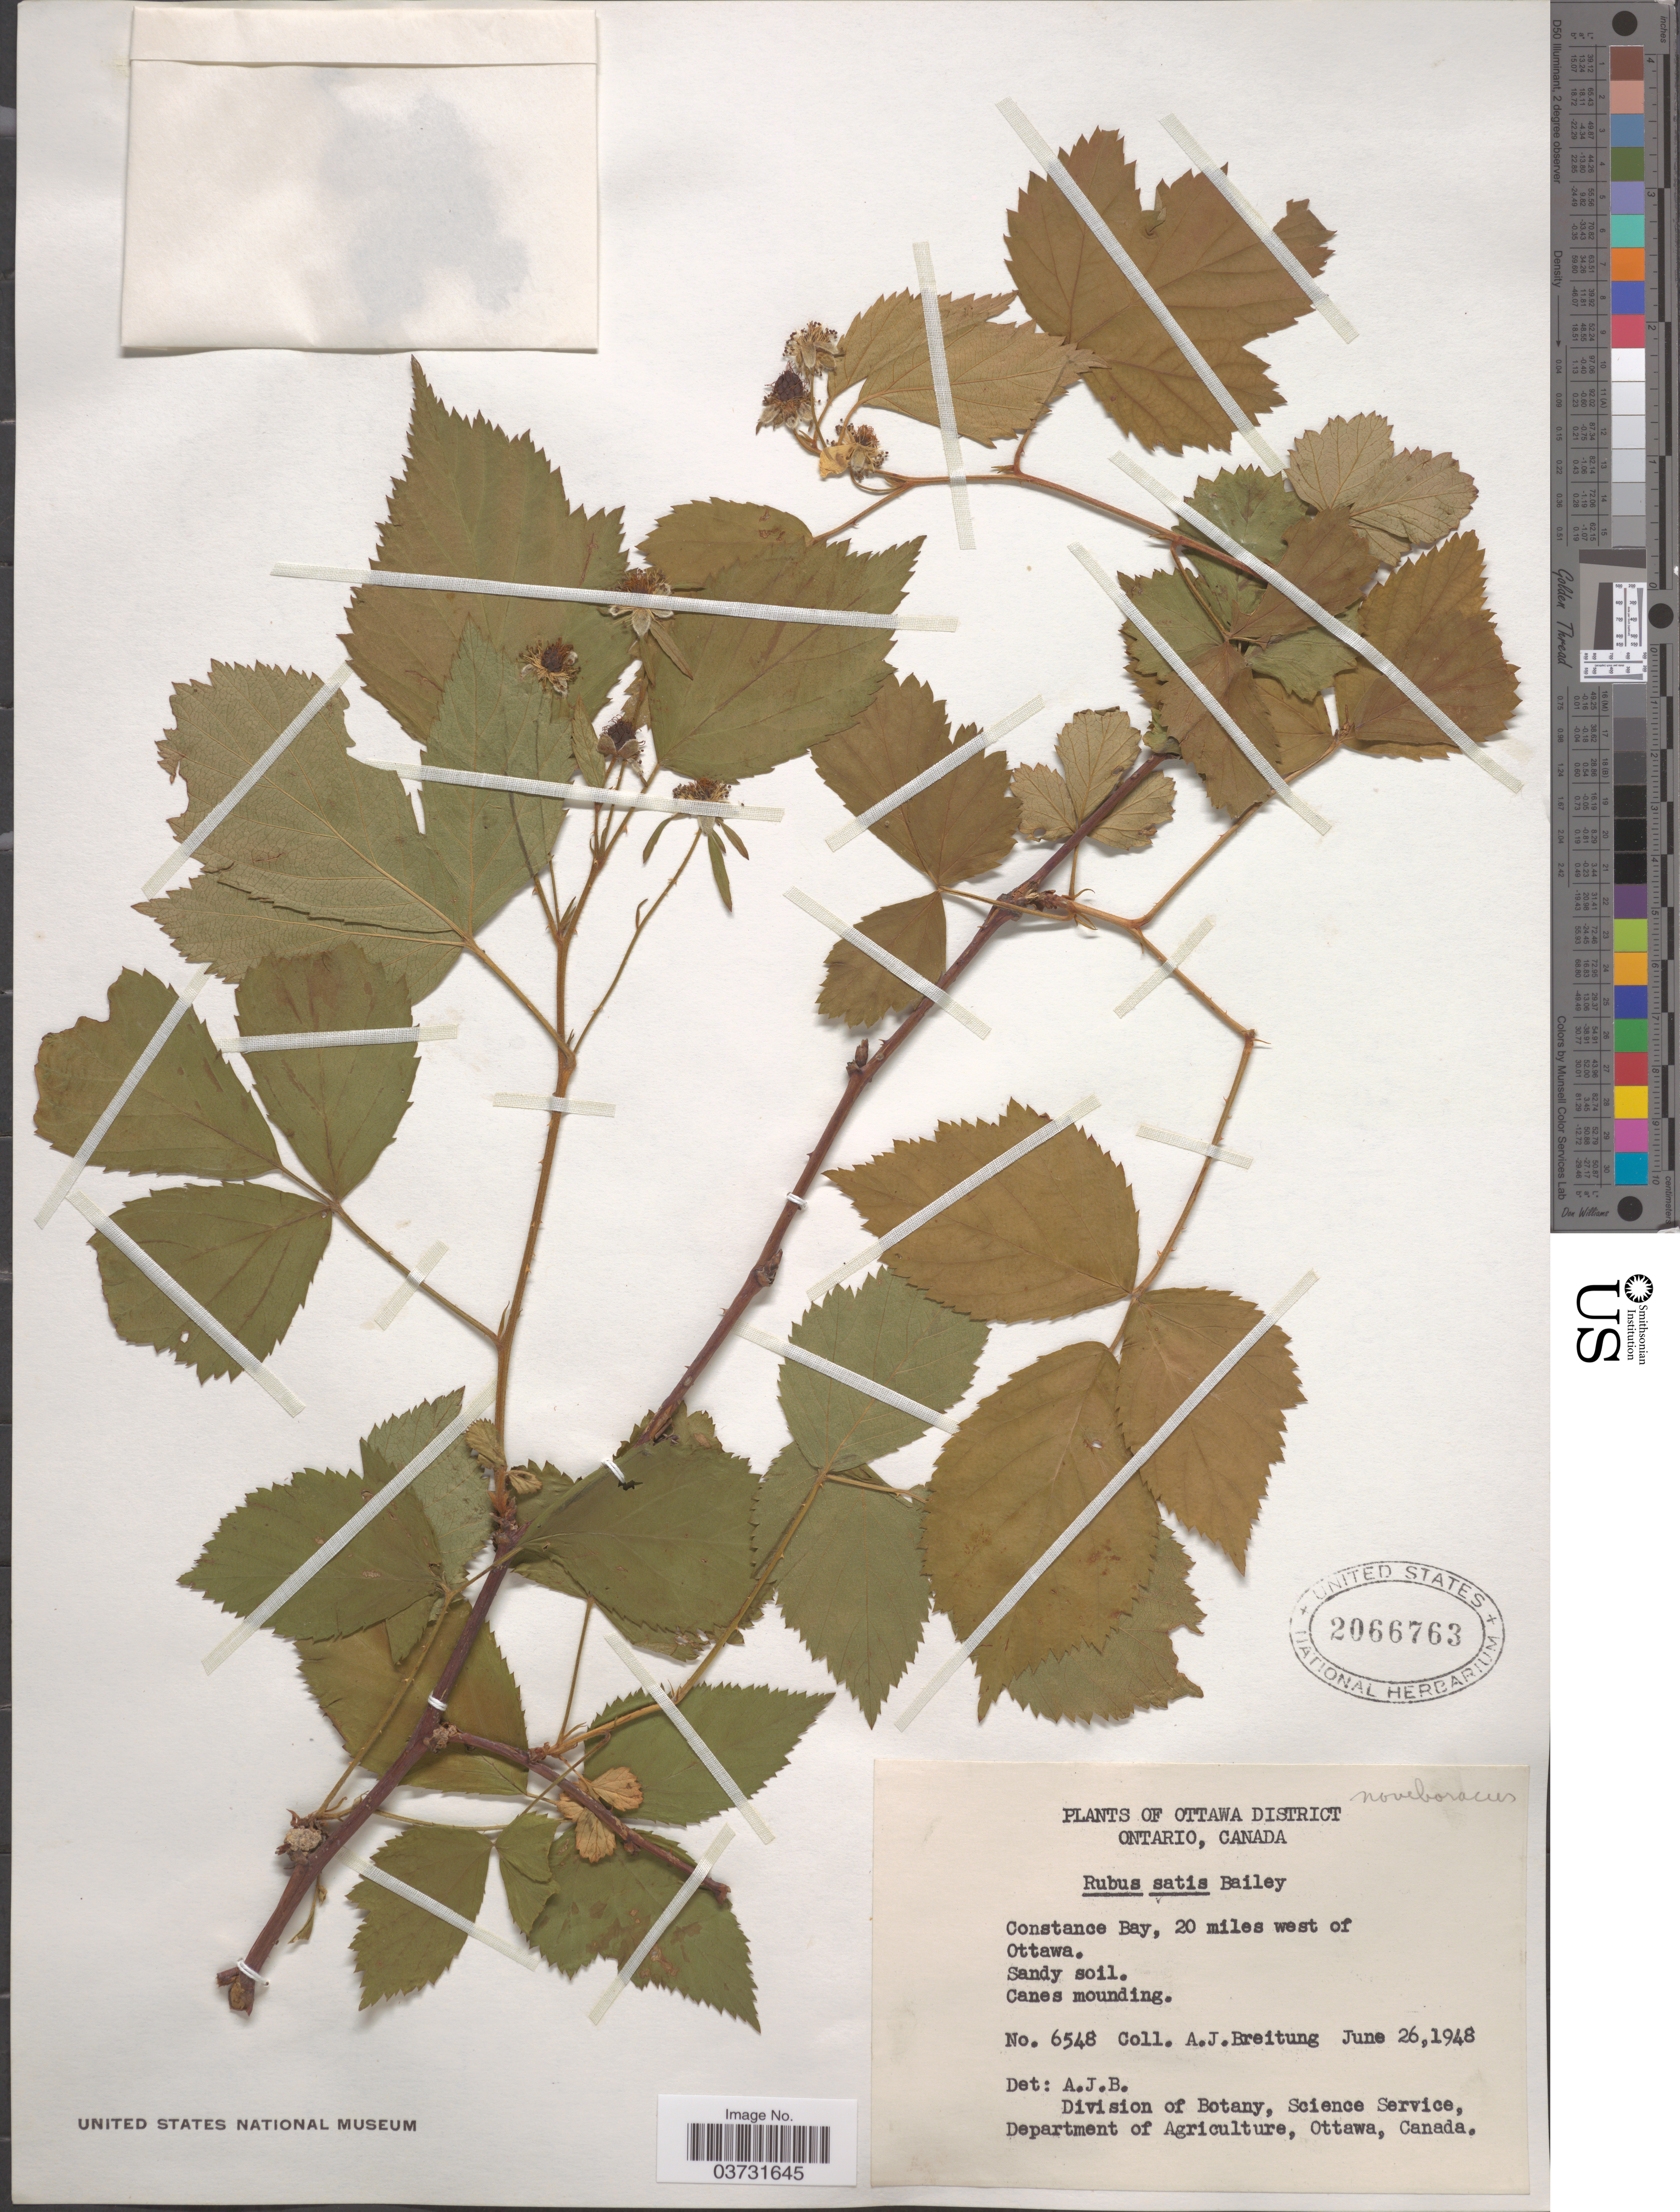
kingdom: Plantae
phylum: Tracheophyta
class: Magnoliopsida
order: Rosales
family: Rosaceae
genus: Rubus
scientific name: Rubus noveboracus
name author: L.H. Bailey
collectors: A. Breitung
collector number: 6548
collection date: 1948-06-26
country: Canada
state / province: Ontario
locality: Ottawa District. Constance Bay, 20 miles west of Ottawa.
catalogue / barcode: US 2066763